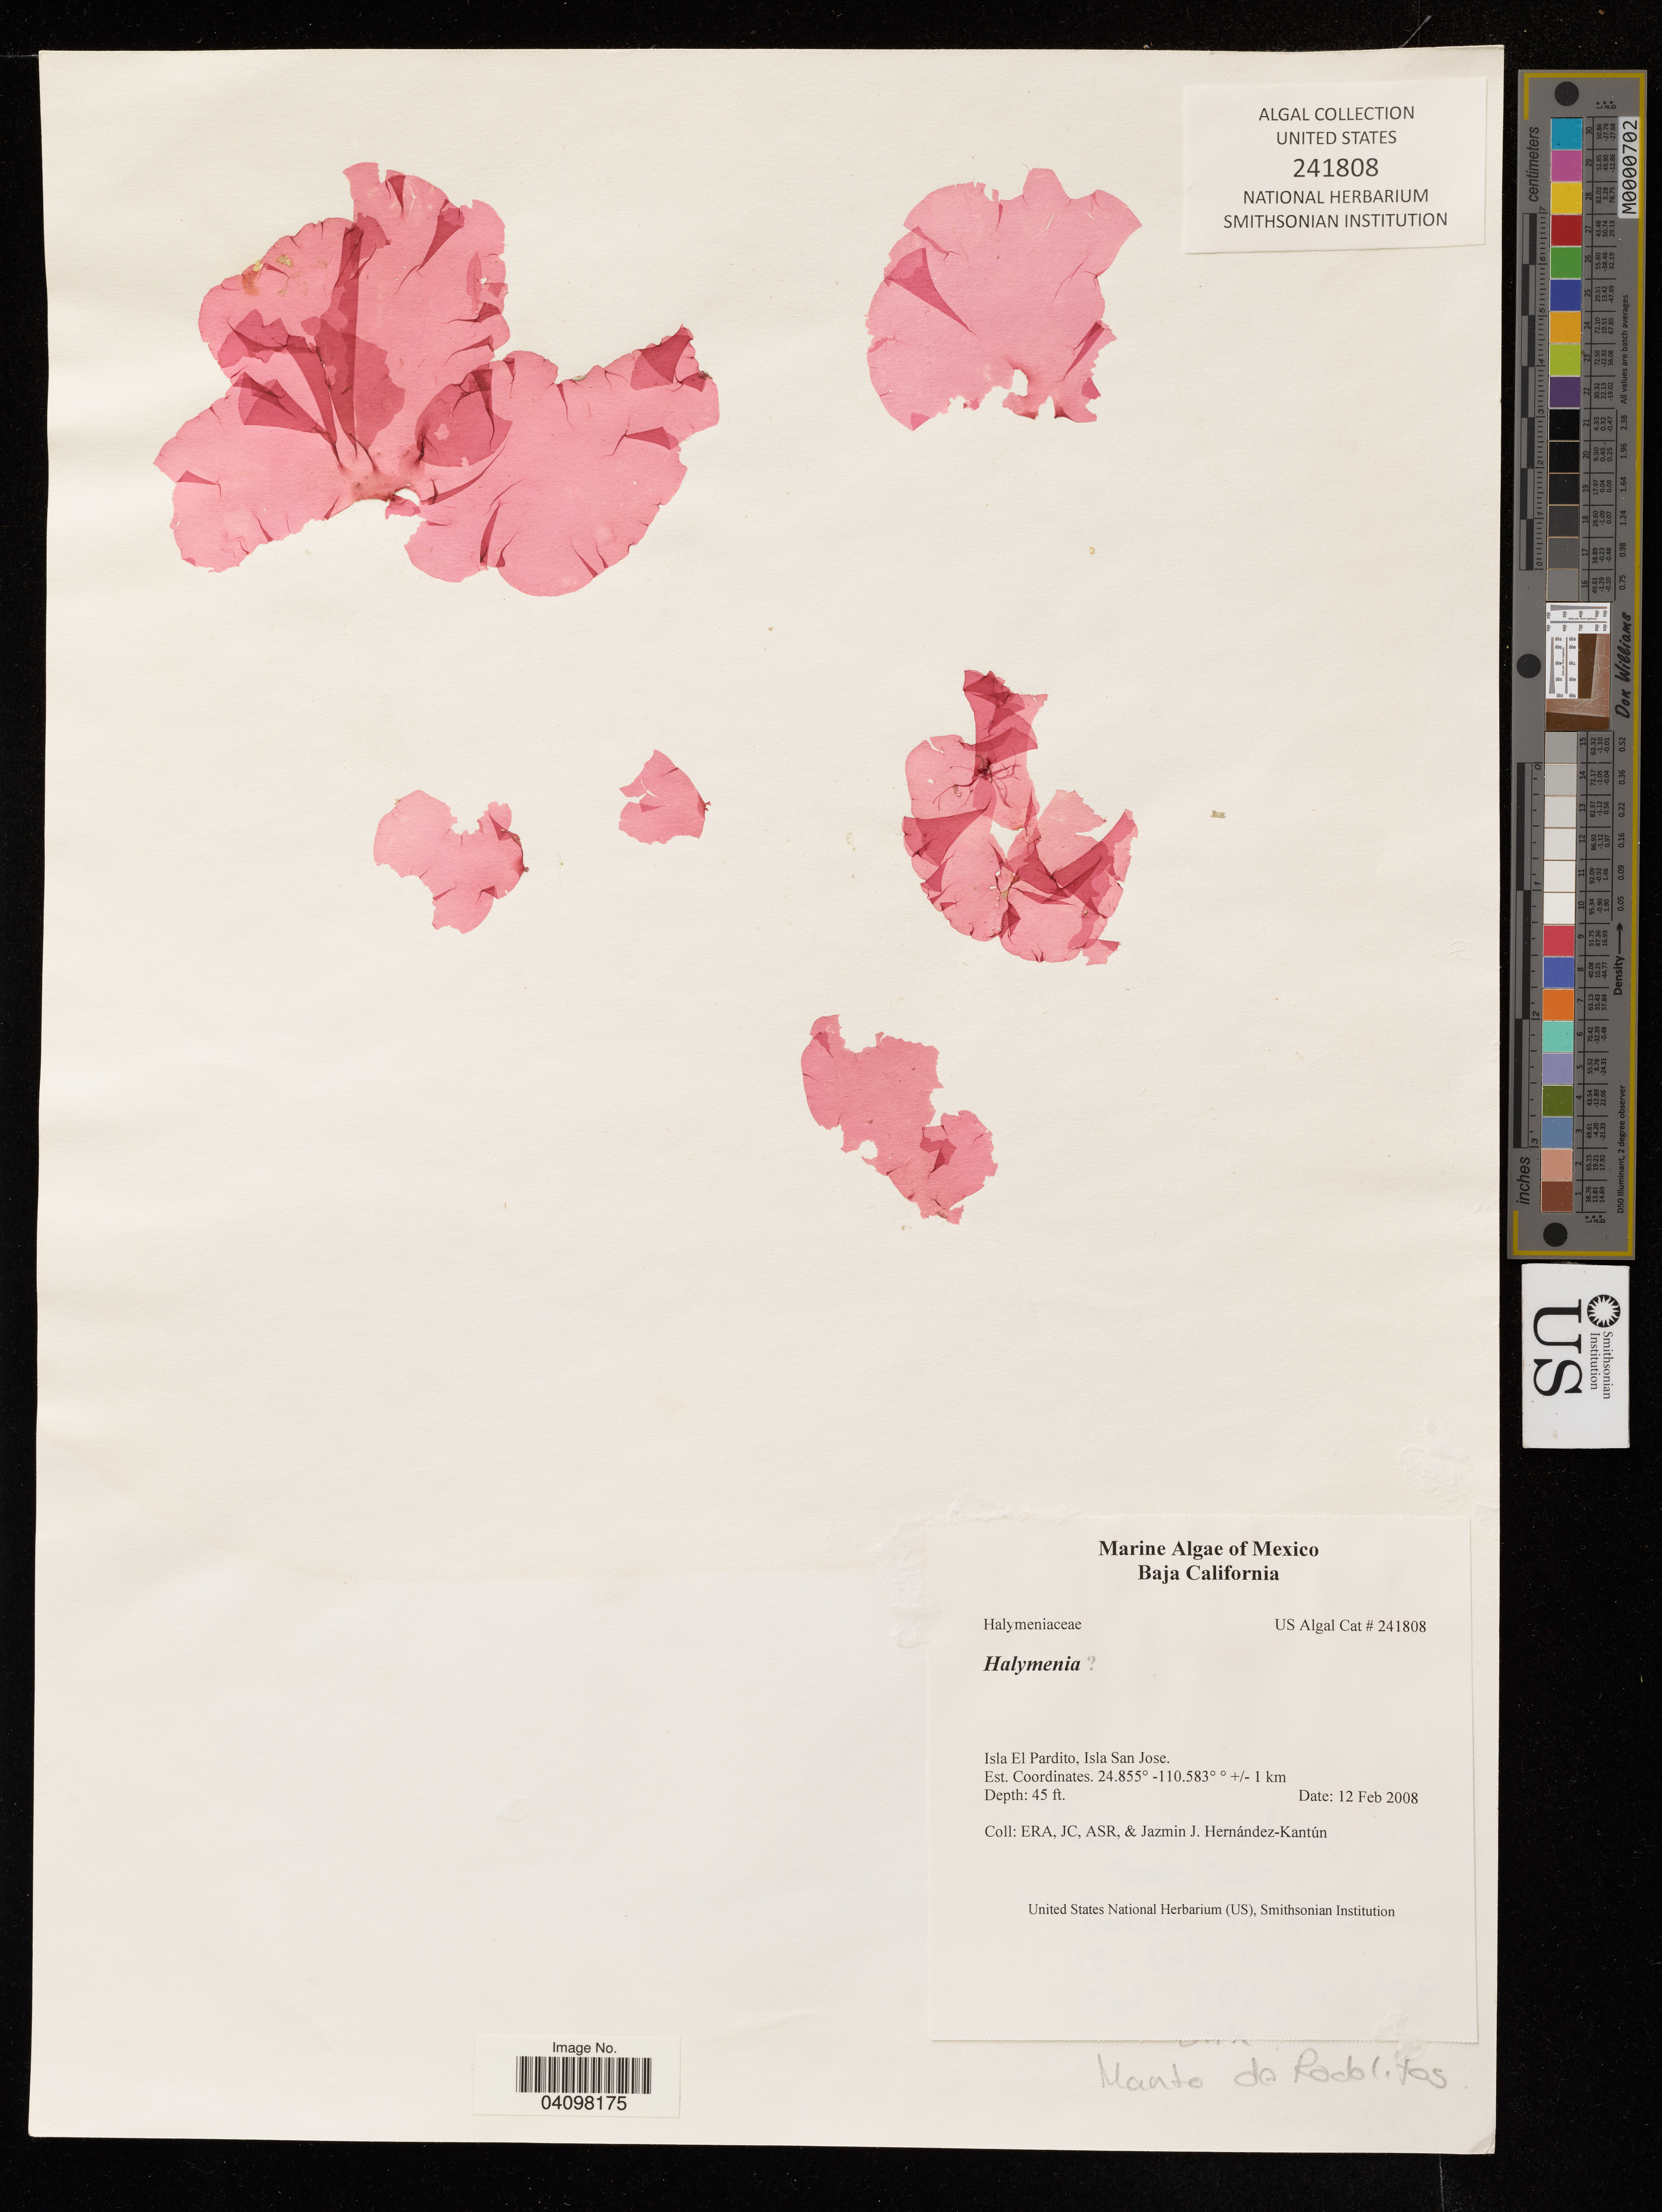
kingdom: Plantae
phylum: Rhodophyta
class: Florideophyceae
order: Halymeniales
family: Halymeniaceae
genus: Halymenia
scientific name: Halymenia sp.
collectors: E. R. A., J. C., A. S. R. & J. J. Hernández-Kantún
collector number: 241808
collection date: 2008-02-12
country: Mexico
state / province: Baja California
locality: Isla El Pardito, Isla San Jose.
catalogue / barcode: US 241808